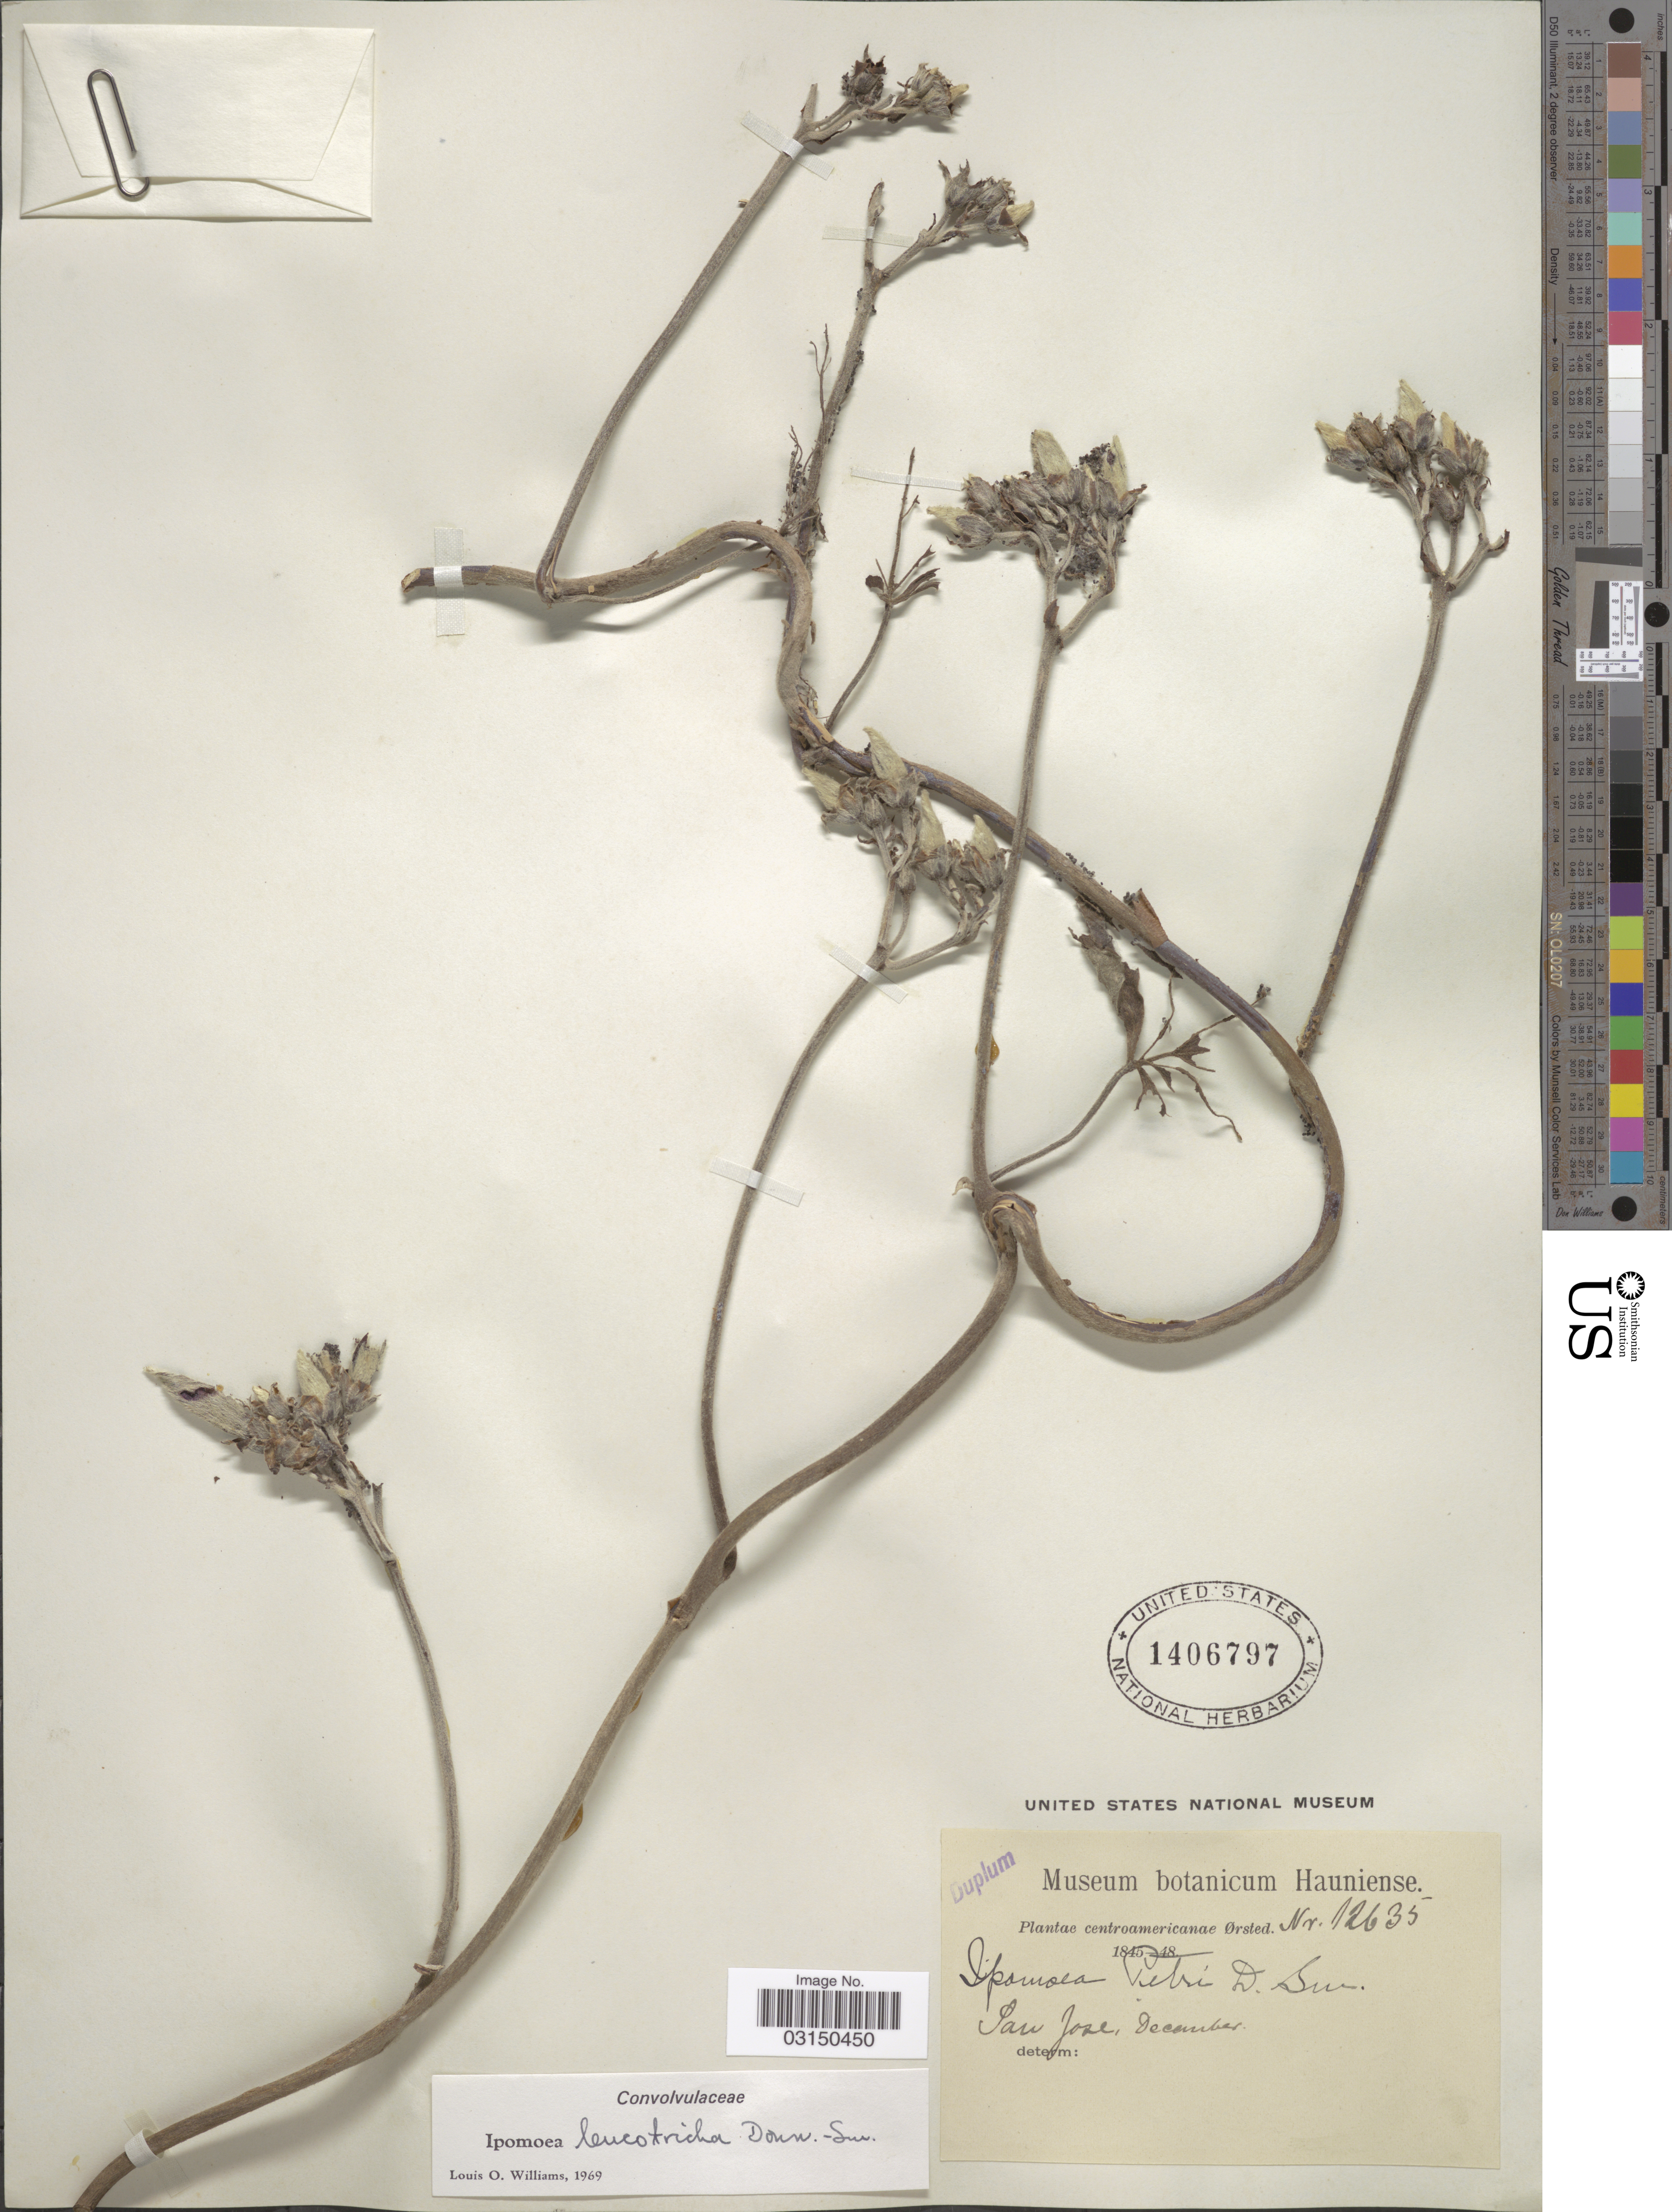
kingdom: Plantae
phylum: Tracheophyta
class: Magnoliopsida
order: Solanales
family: Convolvulaceae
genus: Ipomoea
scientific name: Ipomoea leucotricha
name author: Donn. Sm.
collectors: Ørsted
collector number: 12635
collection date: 1845-12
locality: Centroamericanae. San Jose.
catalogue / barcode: US 1406797